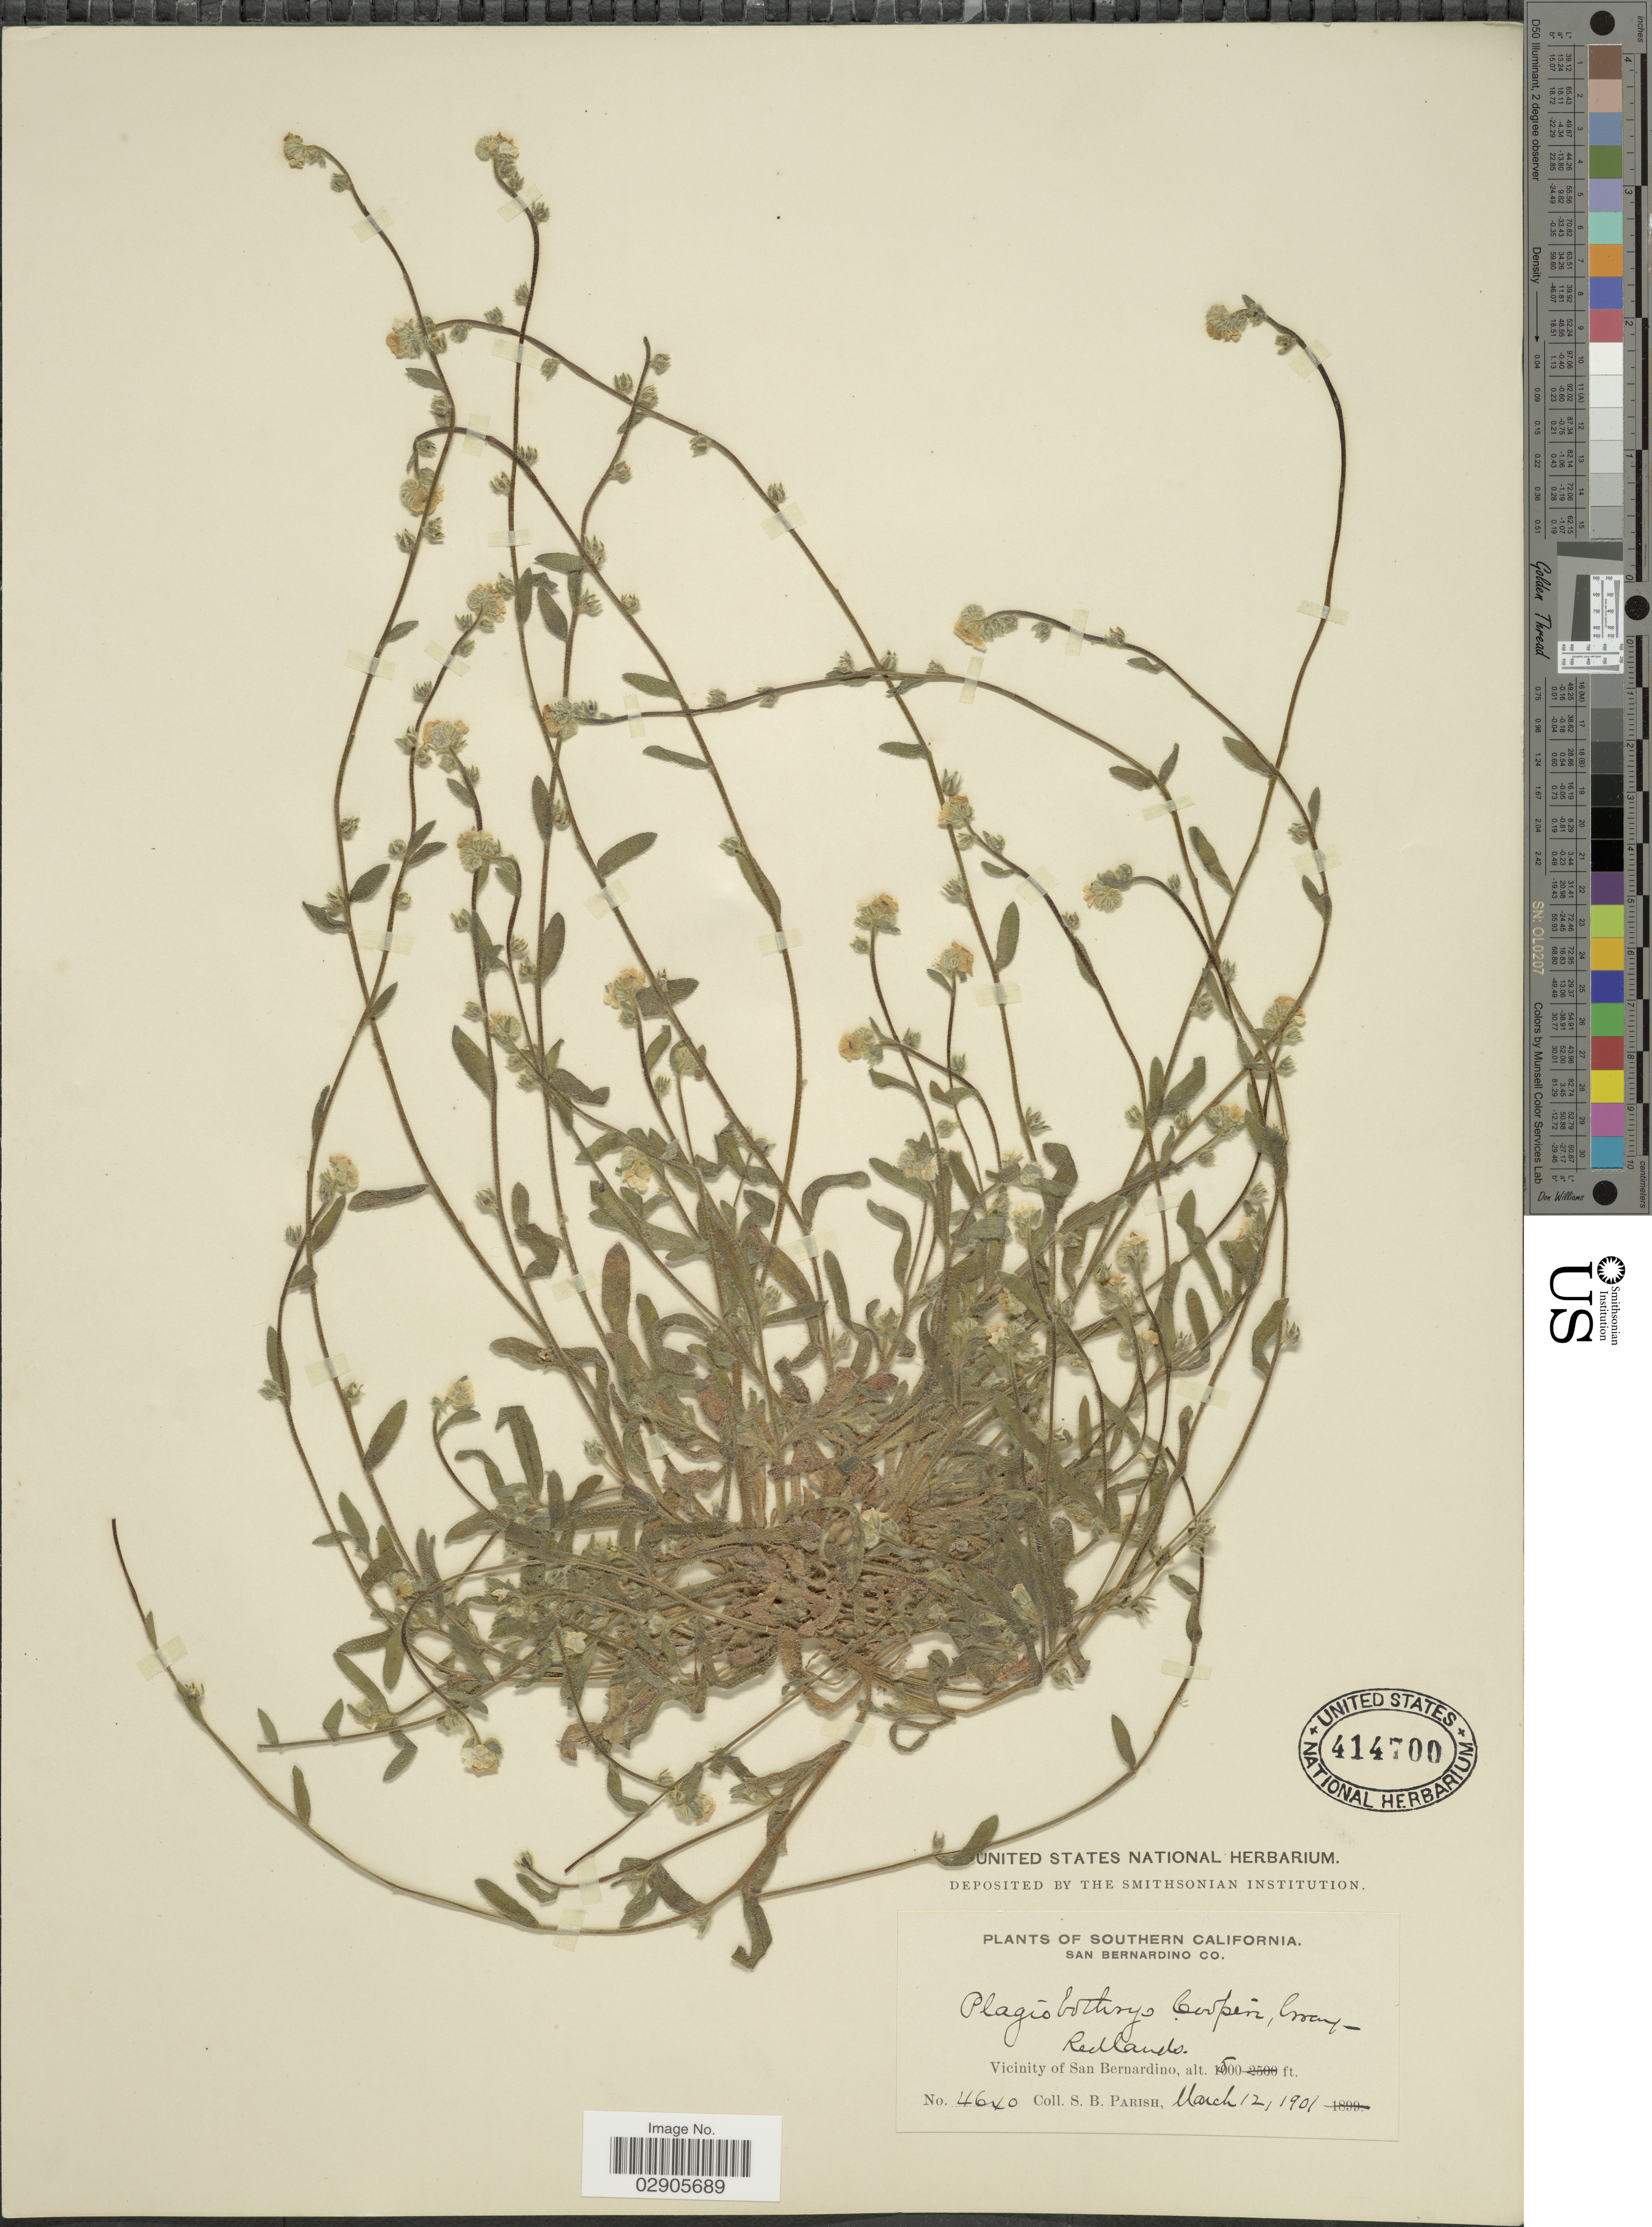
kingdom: Plantae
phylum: Tracheophyta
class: Magnoliopsida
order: Boraginales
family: Boraginaceae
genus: Plagiobothrys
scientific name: Plagiobothrys cooperi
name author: A. Gray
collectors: S. B. Parish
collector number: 4640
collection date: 1901-03-12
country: United States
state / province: California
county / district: San Bernardino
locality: Southern California. San Bernardino Co. Redlands. Vicinity of San Bernardino.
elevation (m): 152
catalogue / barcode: US 414700